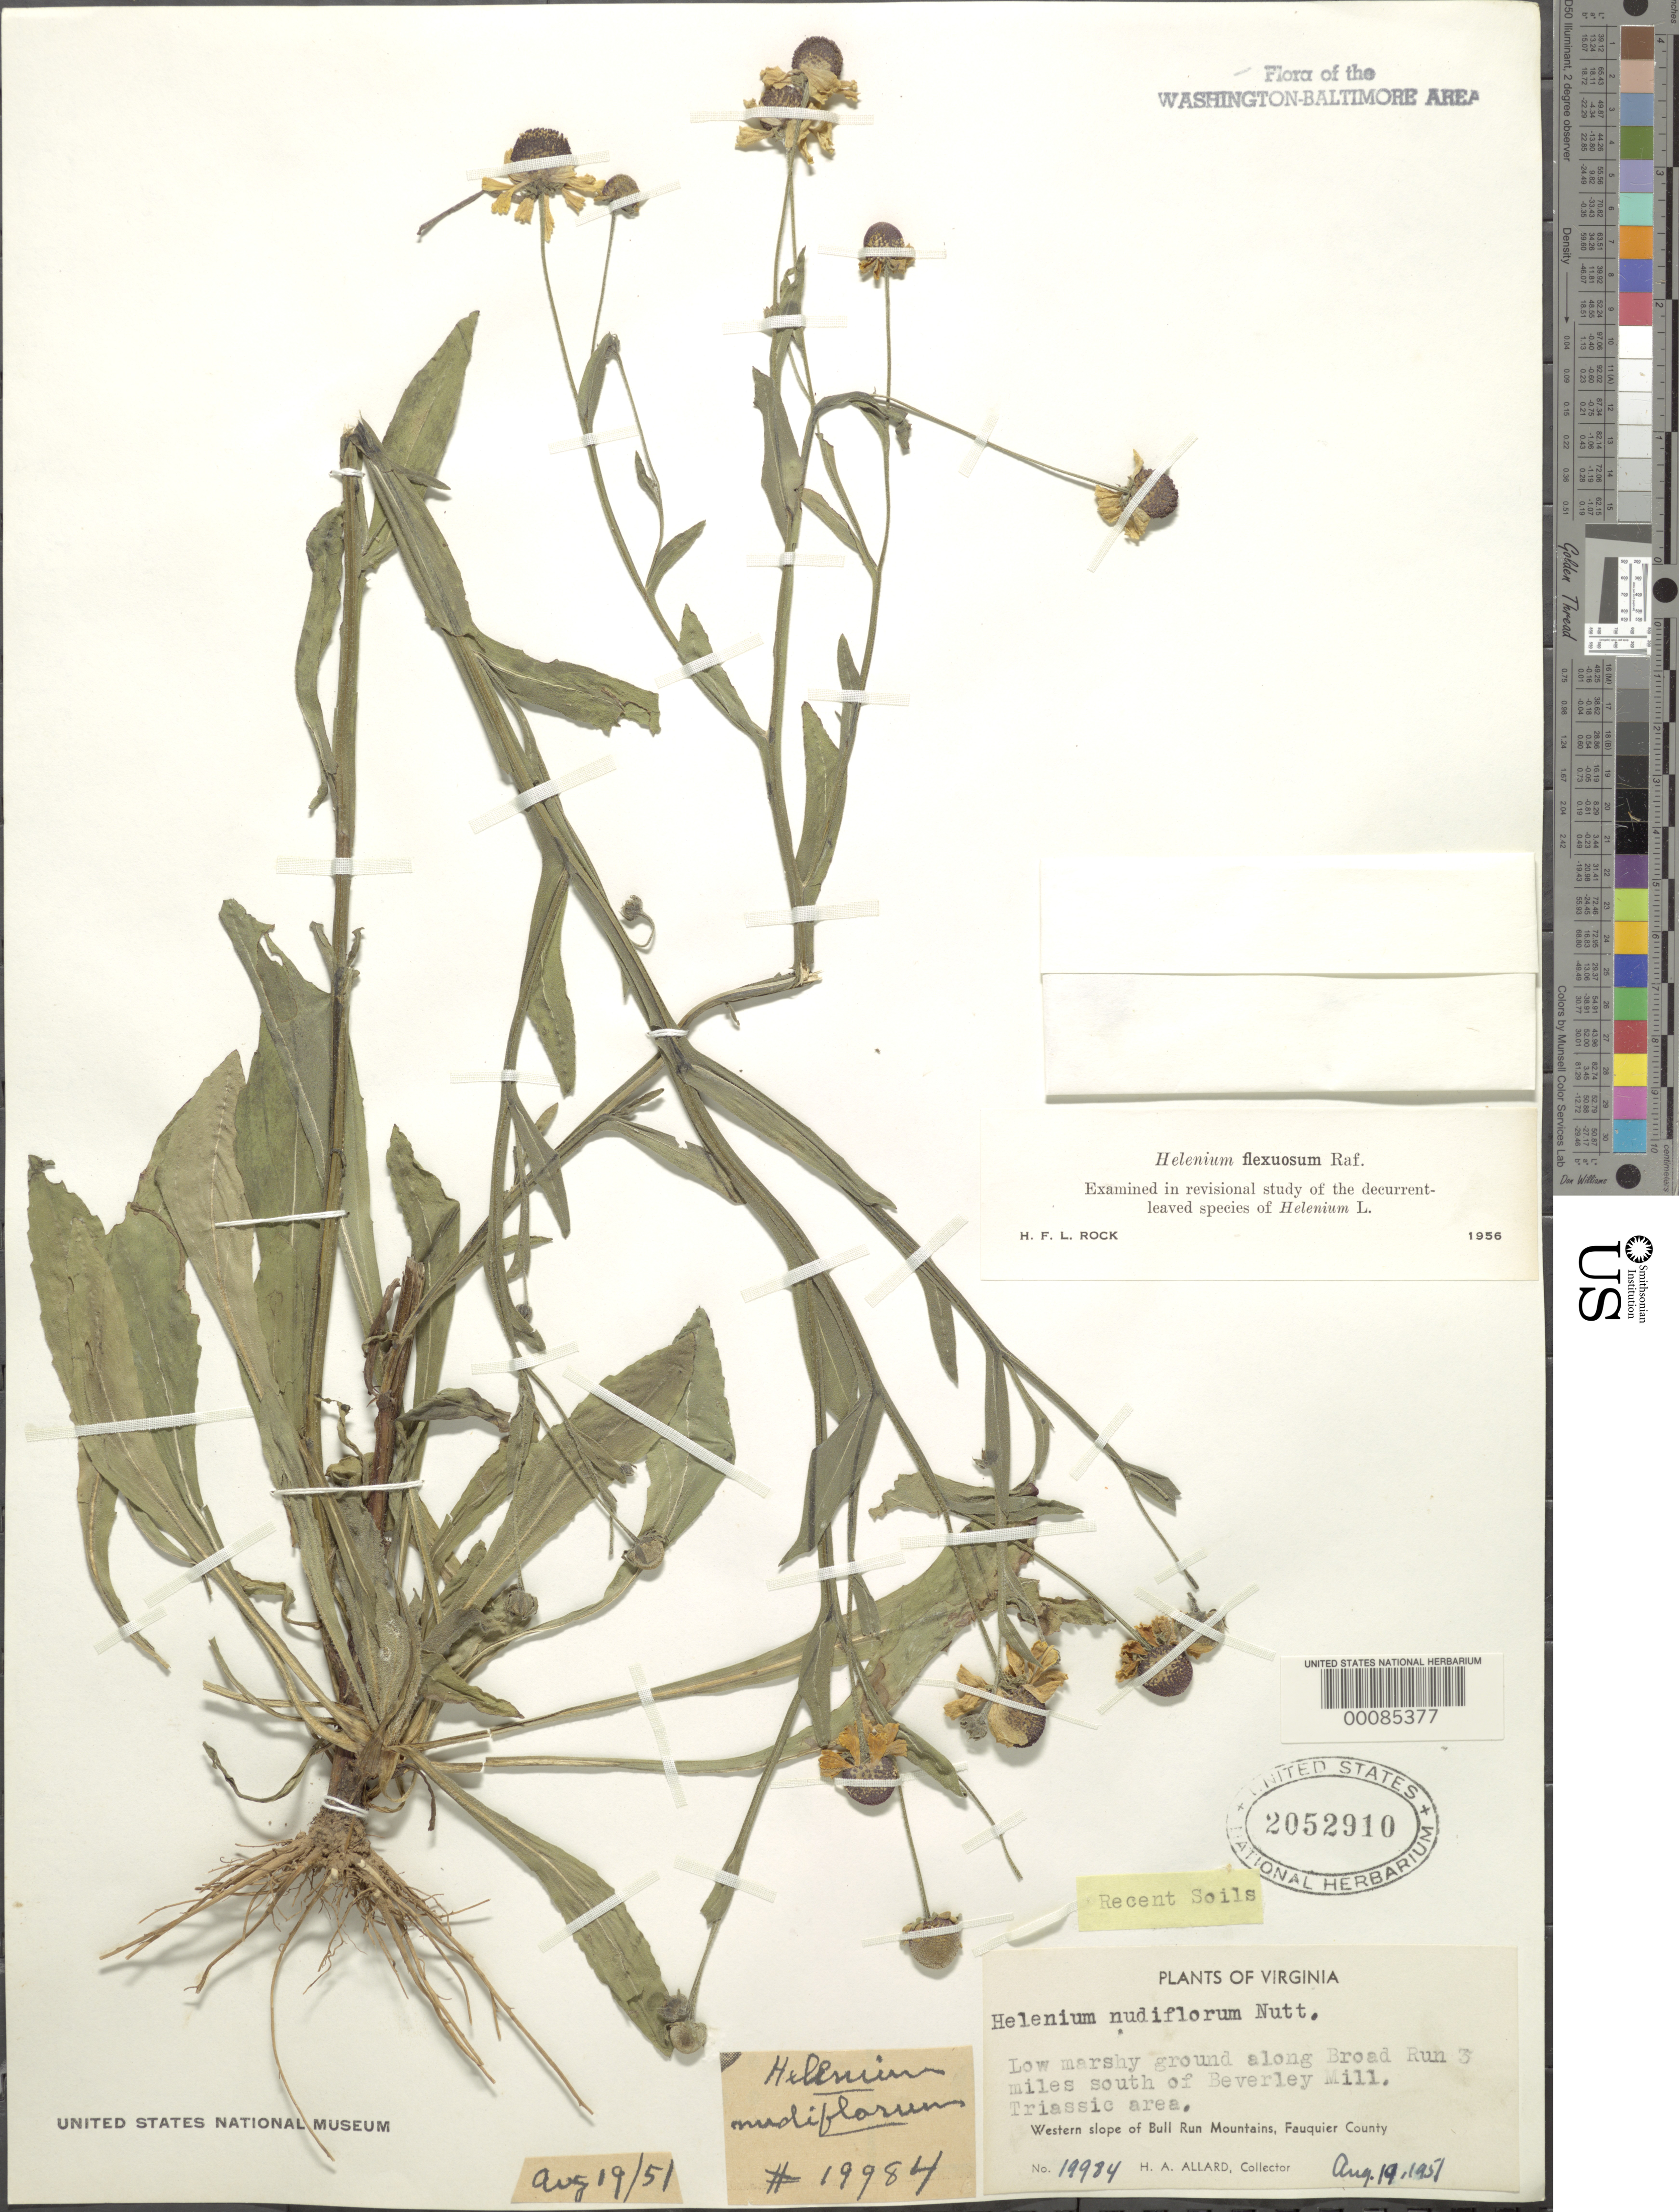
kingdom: Plantae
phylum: Tracheophyta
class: Magnoliopsida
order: Asterales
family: Asteraceae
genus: Helenium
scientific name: Helenium flexuosum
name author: Raf.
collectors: H. A. Allard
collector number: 19984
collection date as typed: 19 Aug 1951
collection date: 1951-08-19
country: United States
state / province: Virginia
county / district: Fauquier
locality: Broad Run south of Beverley Mill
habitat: Low marshy ground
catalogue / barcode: US 2052910